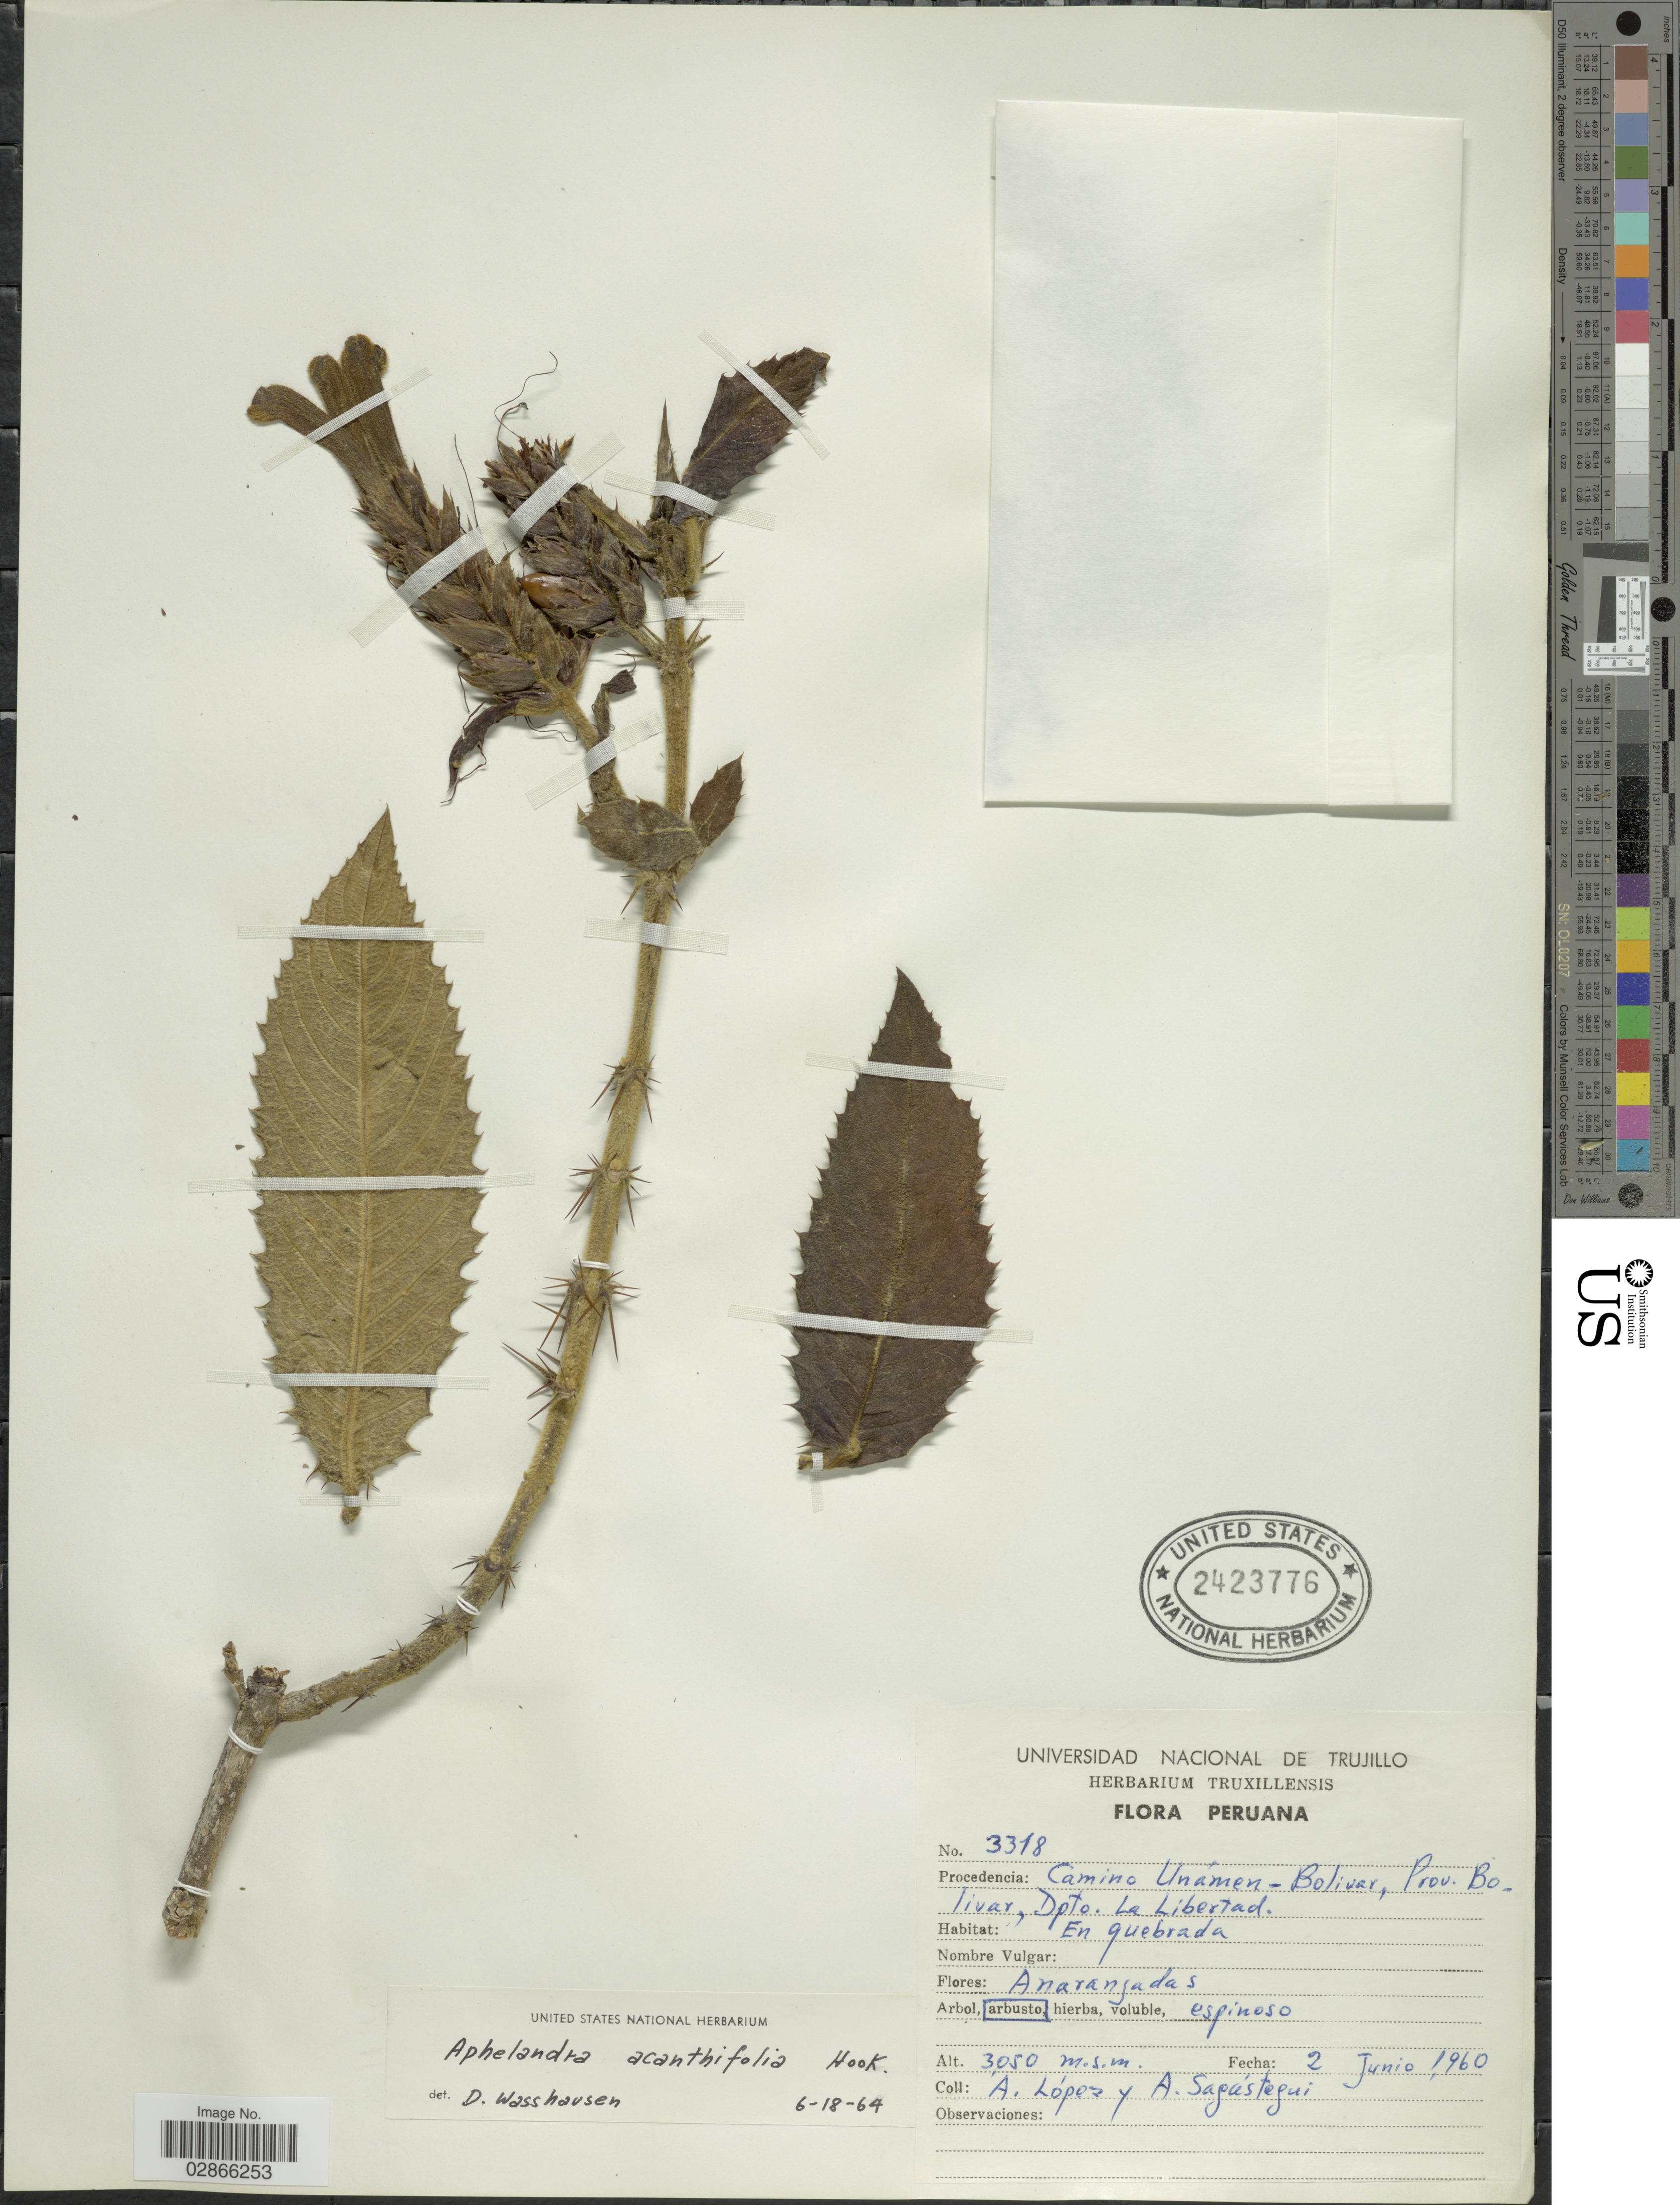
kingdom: Plantae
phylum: Tracheophyta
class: Magnoliopsida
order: Lamiales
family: Acanthaceae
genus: Aphelandra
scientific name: Aphelandra acanthifolia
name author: Hook.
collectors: A. López & A. Sagástegui A.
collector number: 3318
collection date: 1960-06-02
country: Peru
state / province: La Libertad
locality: Camino Unámen - Bolivar, Prov. Bolivar, Dpto. La Libertad.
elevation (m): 3050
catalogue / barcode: US 2423776